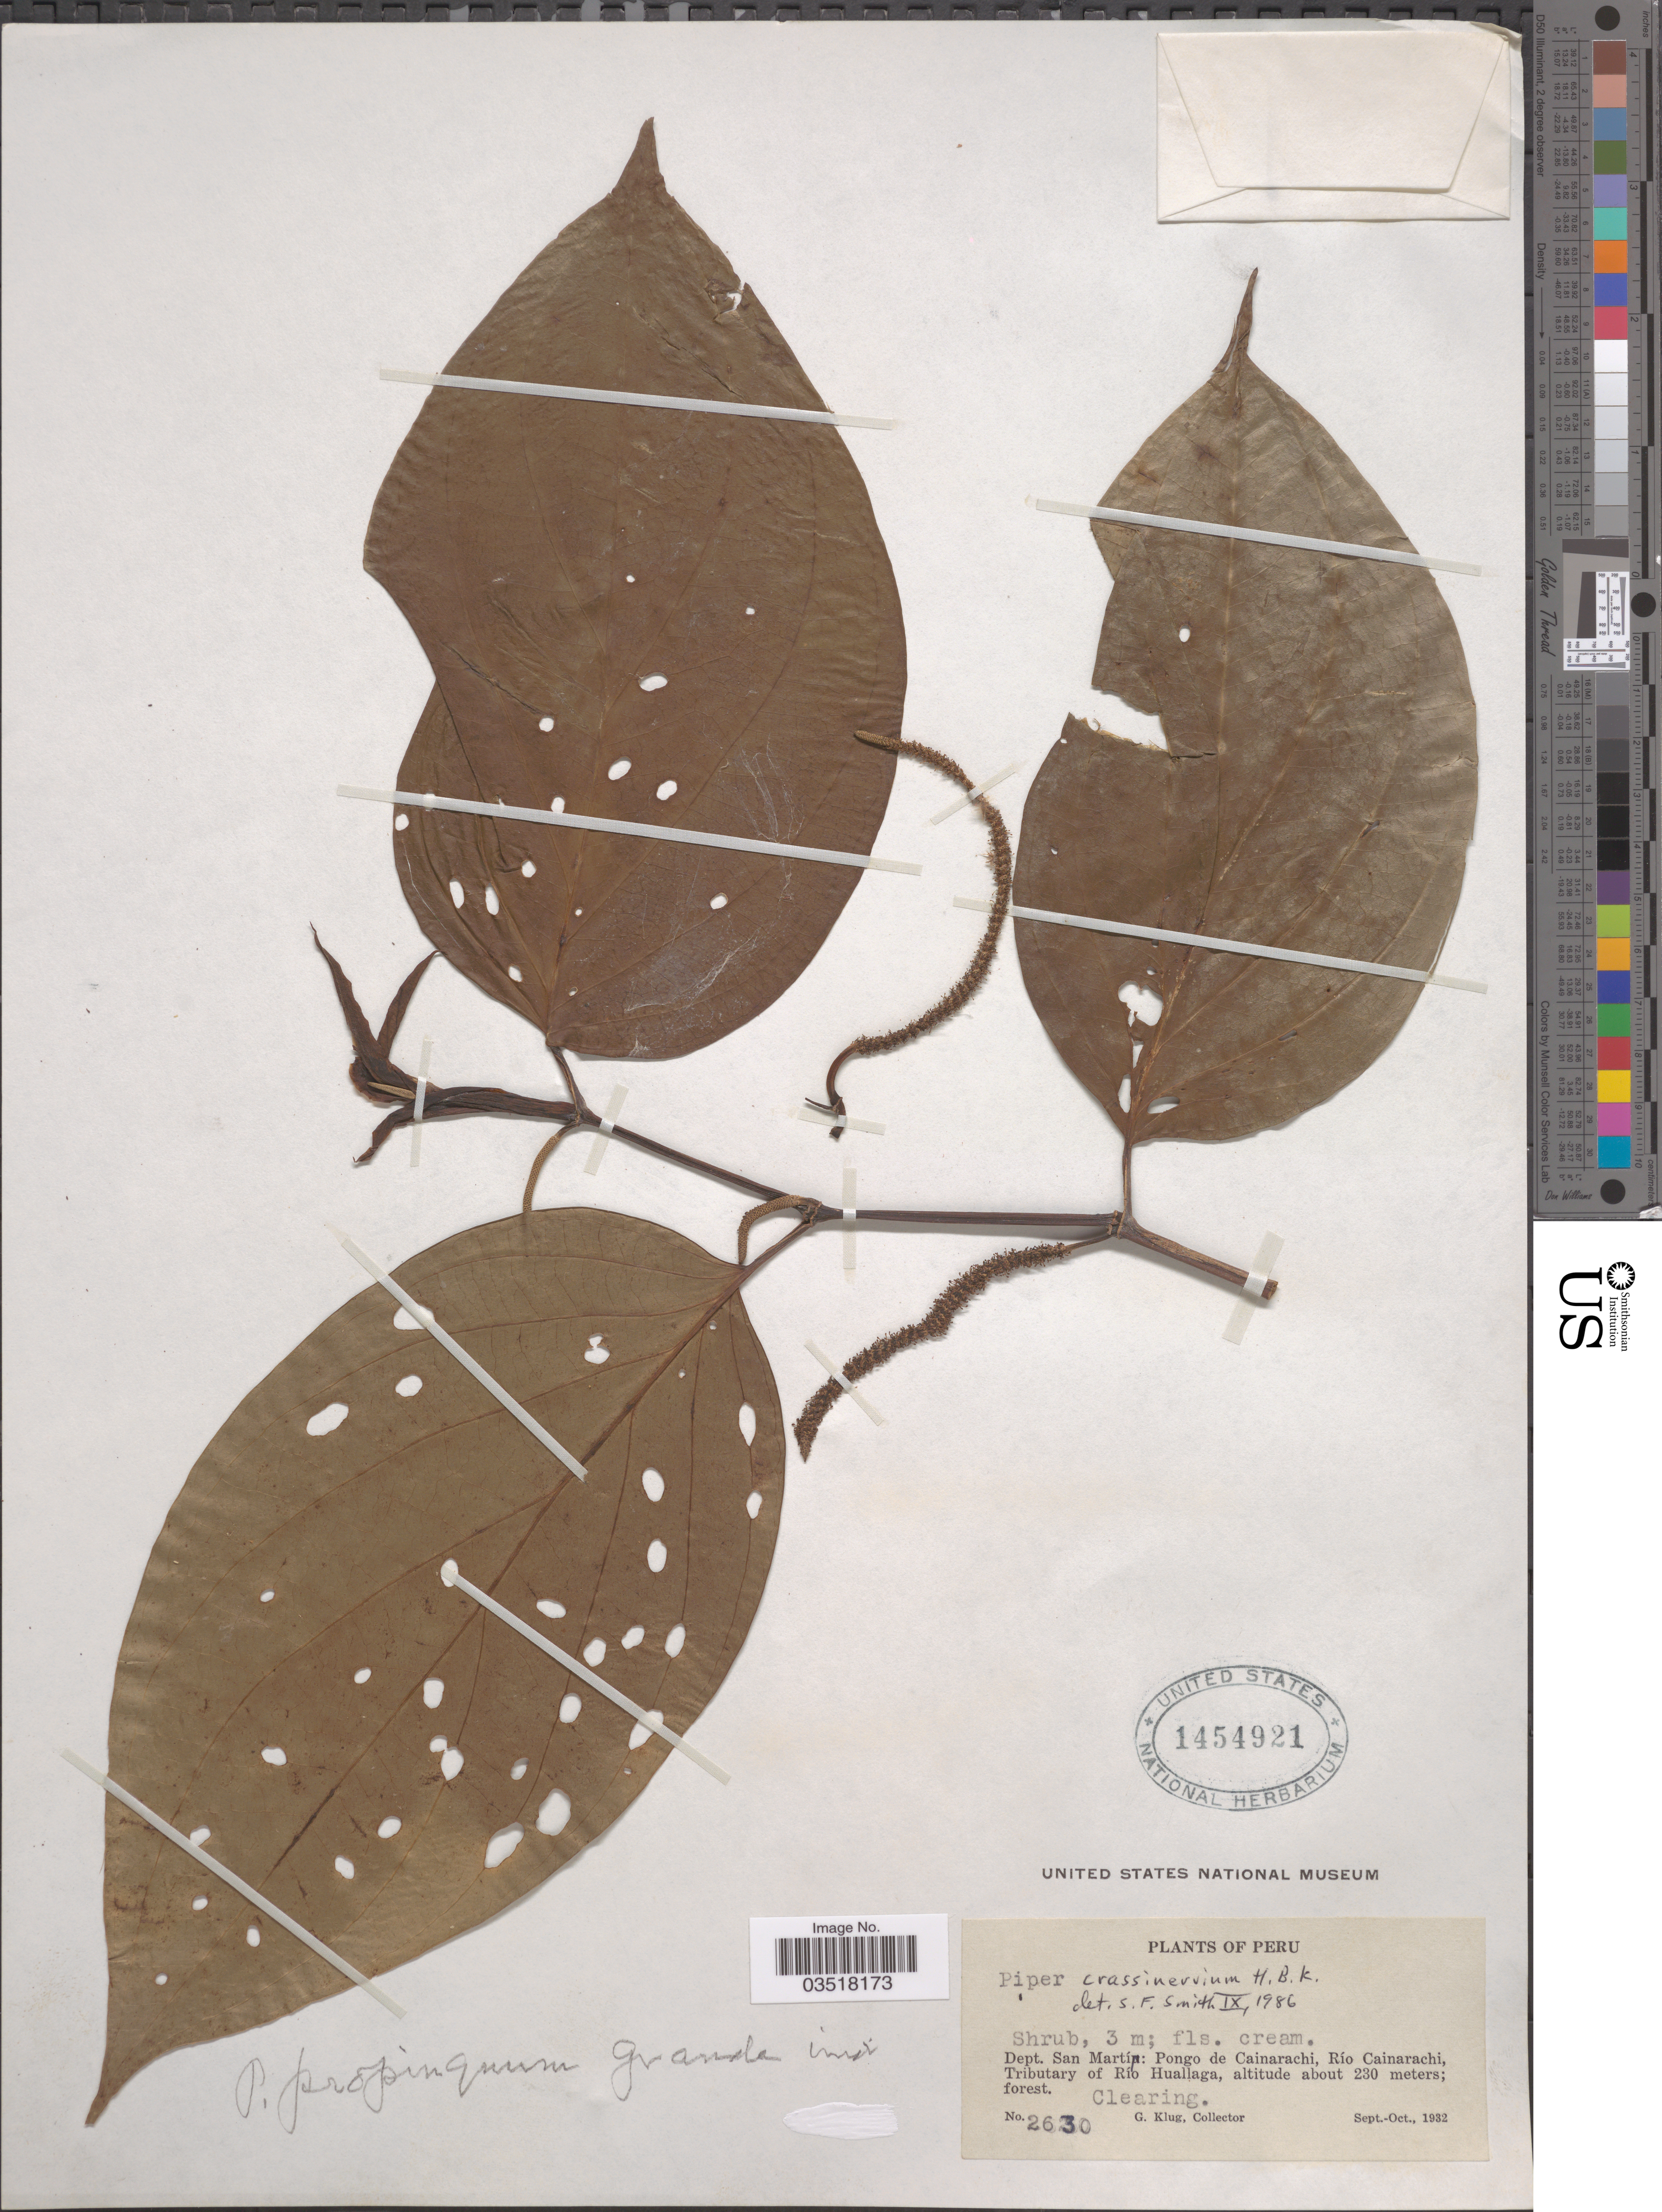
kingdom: Plantae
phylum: Tracheophyta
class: Magnoliopsida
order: Piperales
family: Piperaceae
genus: Piper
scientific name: Piper crassinervium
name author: Kunth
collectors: G. Klug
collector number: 2630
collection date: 1932-09/1932-10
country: Peru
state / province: San Martín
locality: Dept. San Martín: Pongo de Cainarachi, Río Cainarachi, Tributary of Río Huallaga.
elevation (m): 230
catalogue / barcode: US 1454921